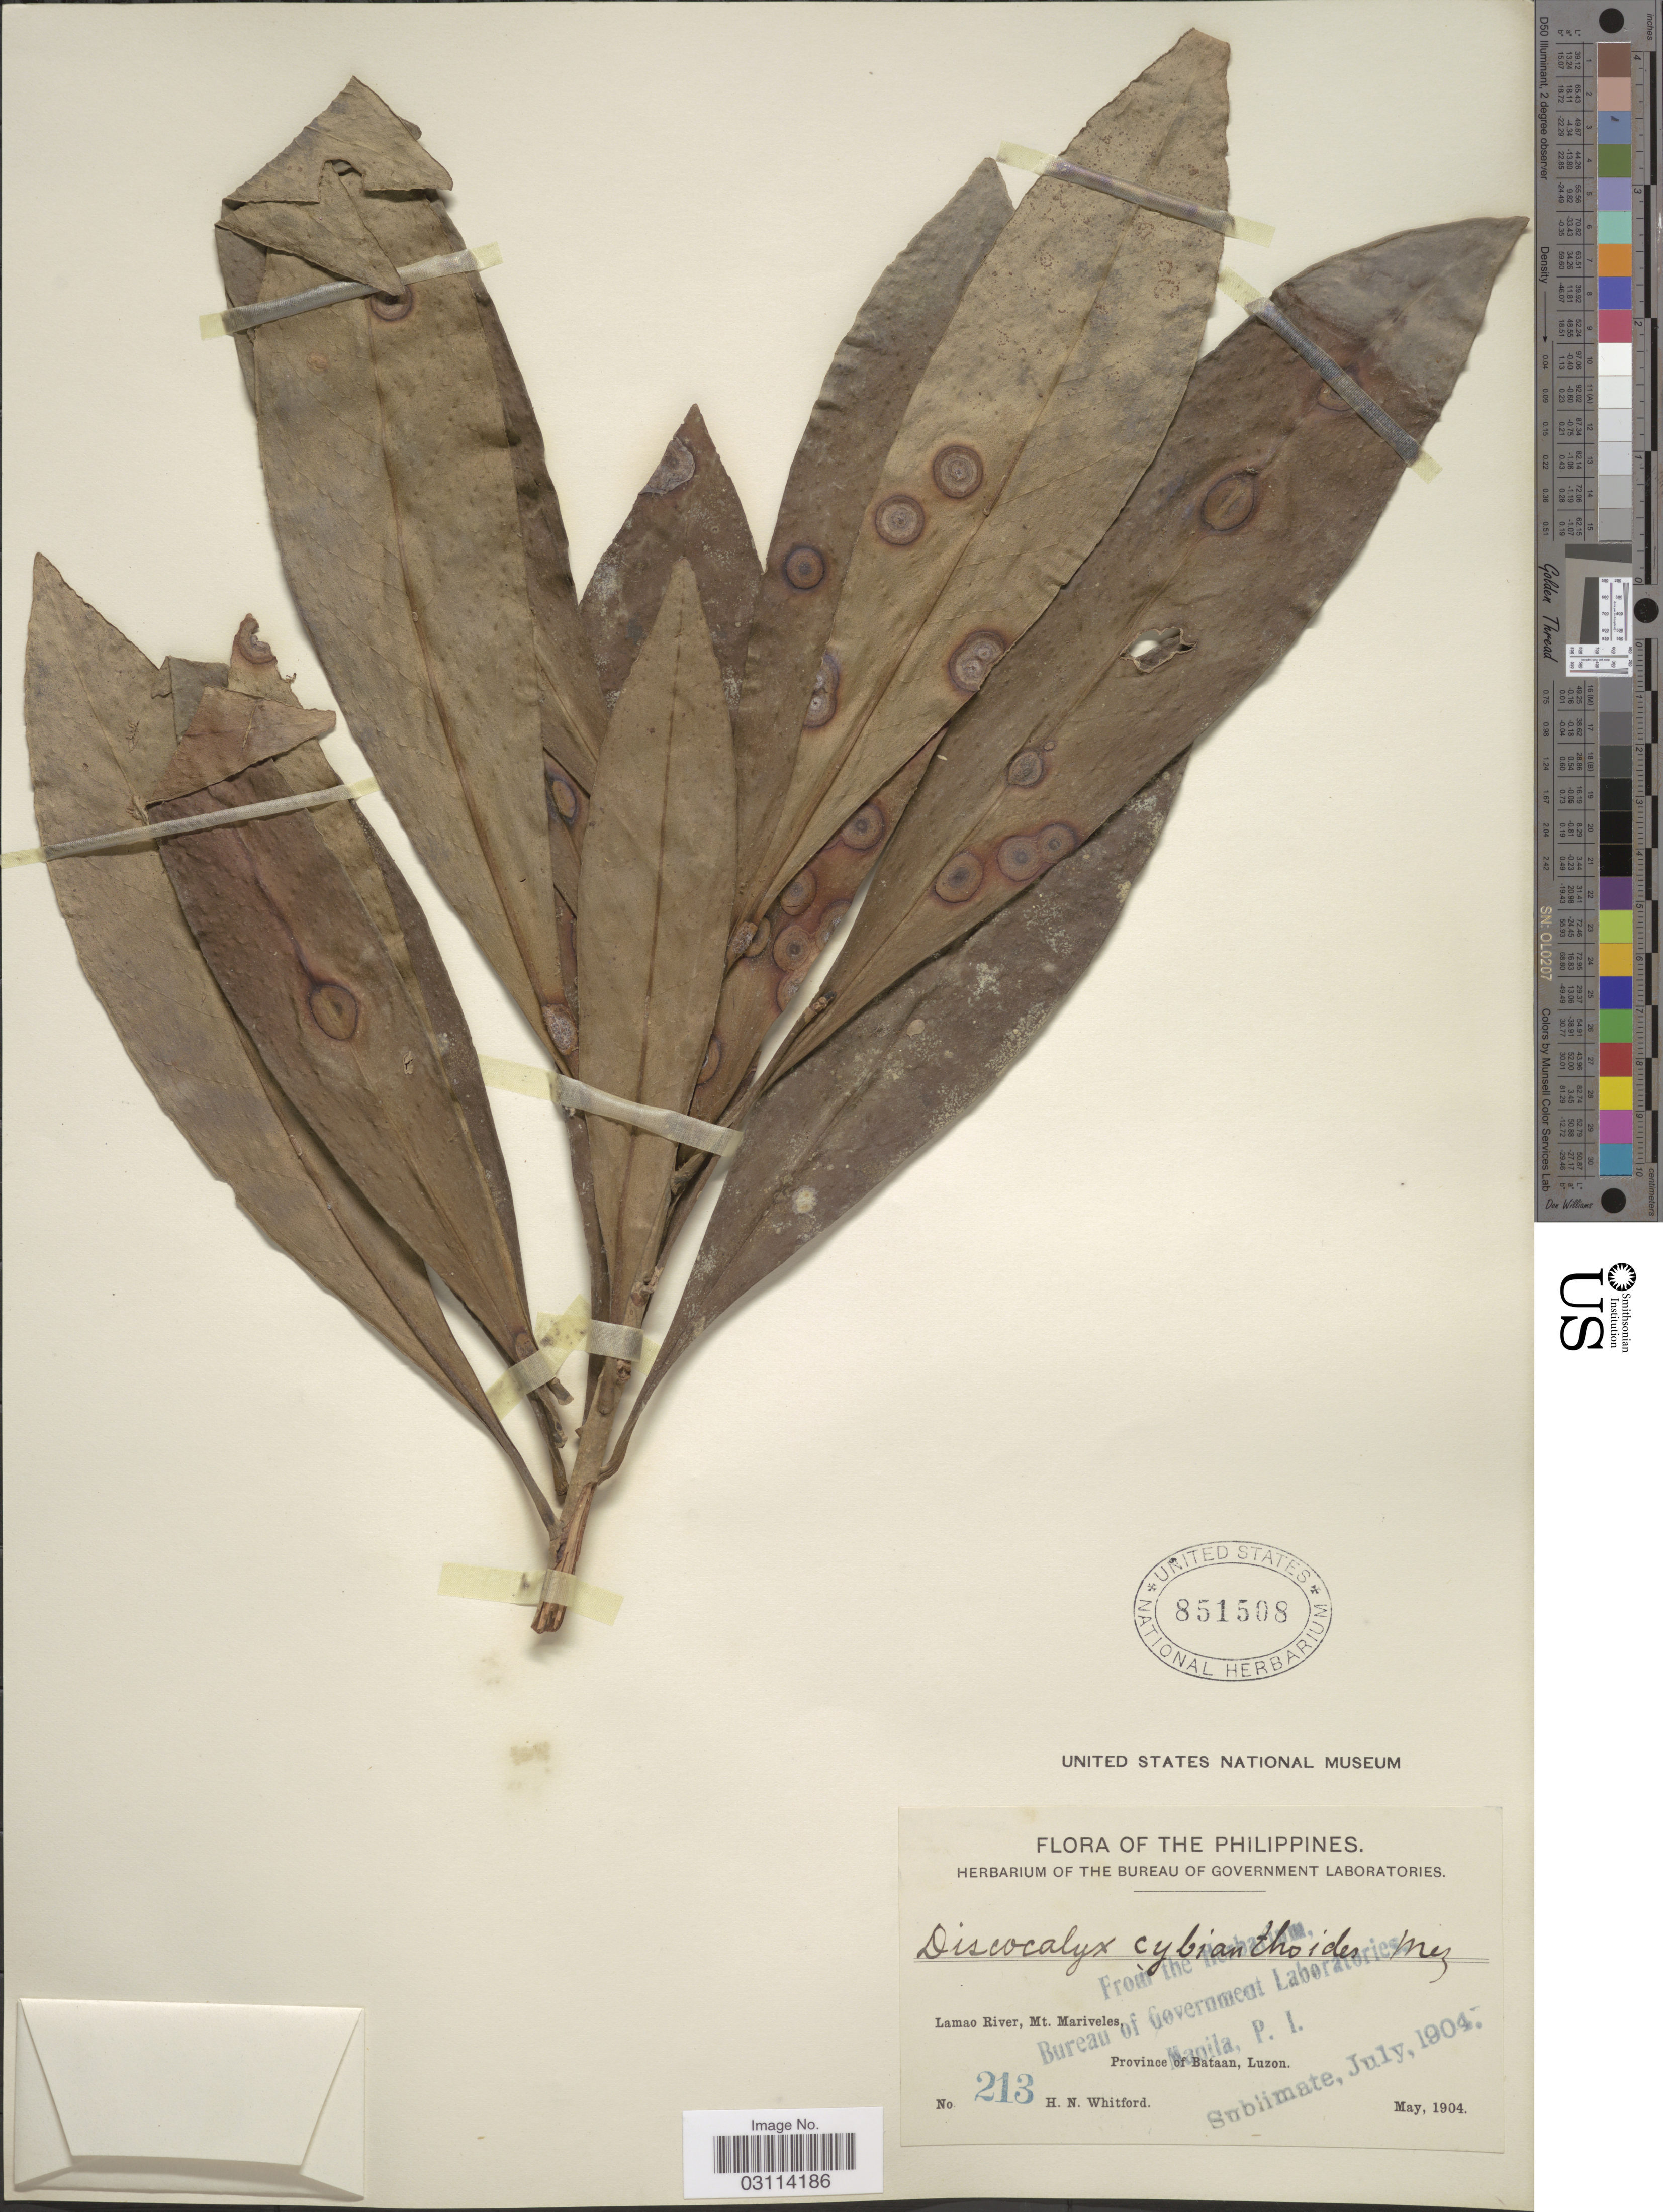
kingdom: Plantae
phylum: Tracheophyta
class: Magnoliopsida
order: Ericales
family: Primulaceae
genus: Discocalyx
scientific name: Discocalyx merrillii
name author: Mez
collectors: H. N. Whitford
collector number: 213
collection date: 1904-05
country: Philippines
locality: Lamao River, Mt. Mariveles, Province of Bataan, Luzon.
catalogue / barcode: US 851508